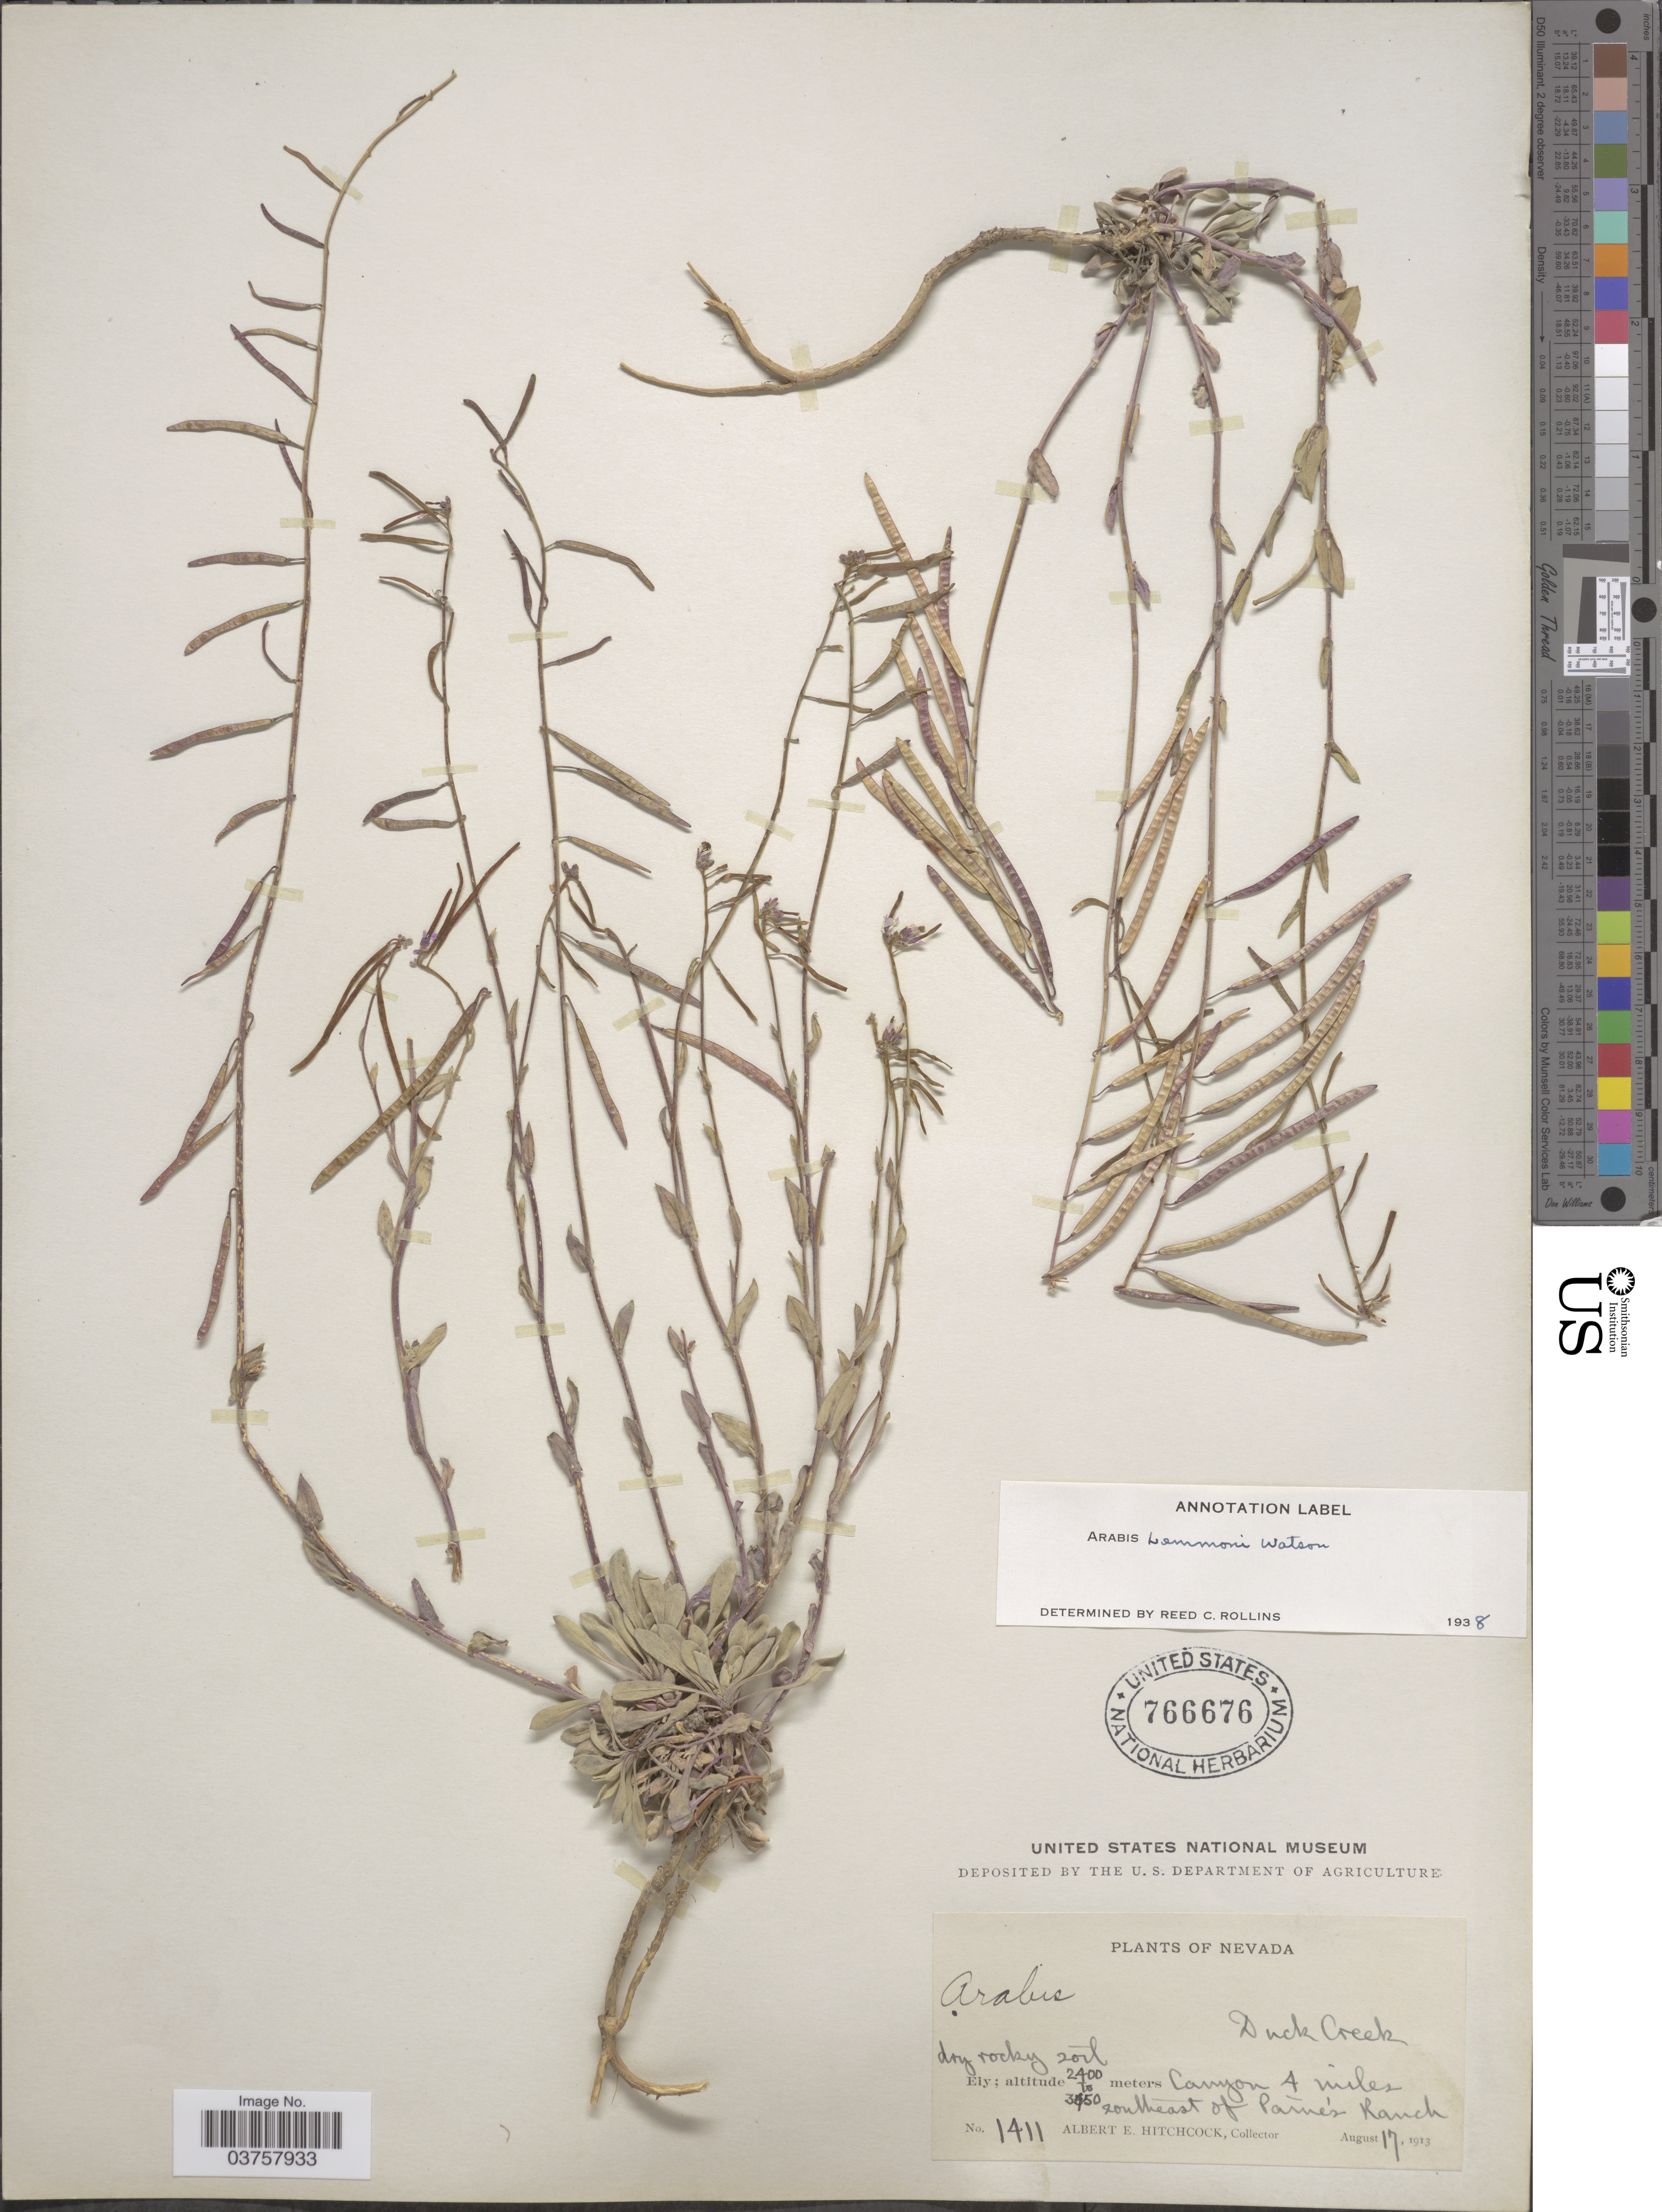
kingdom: Plantae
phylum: Tracheophyta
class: Magnoliopsida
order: Brassicales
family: Brassicaceae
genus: Arabis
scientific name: Arabis lemmonii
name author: S. Watson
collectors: A. Hitchcock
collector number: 1411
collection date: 1913-08-17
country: United States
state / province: Nevada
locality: Duck Creek. Ely. Canyon 4 miles southeast of Paine's Ranch.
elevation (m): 2400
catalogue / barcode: US 766676